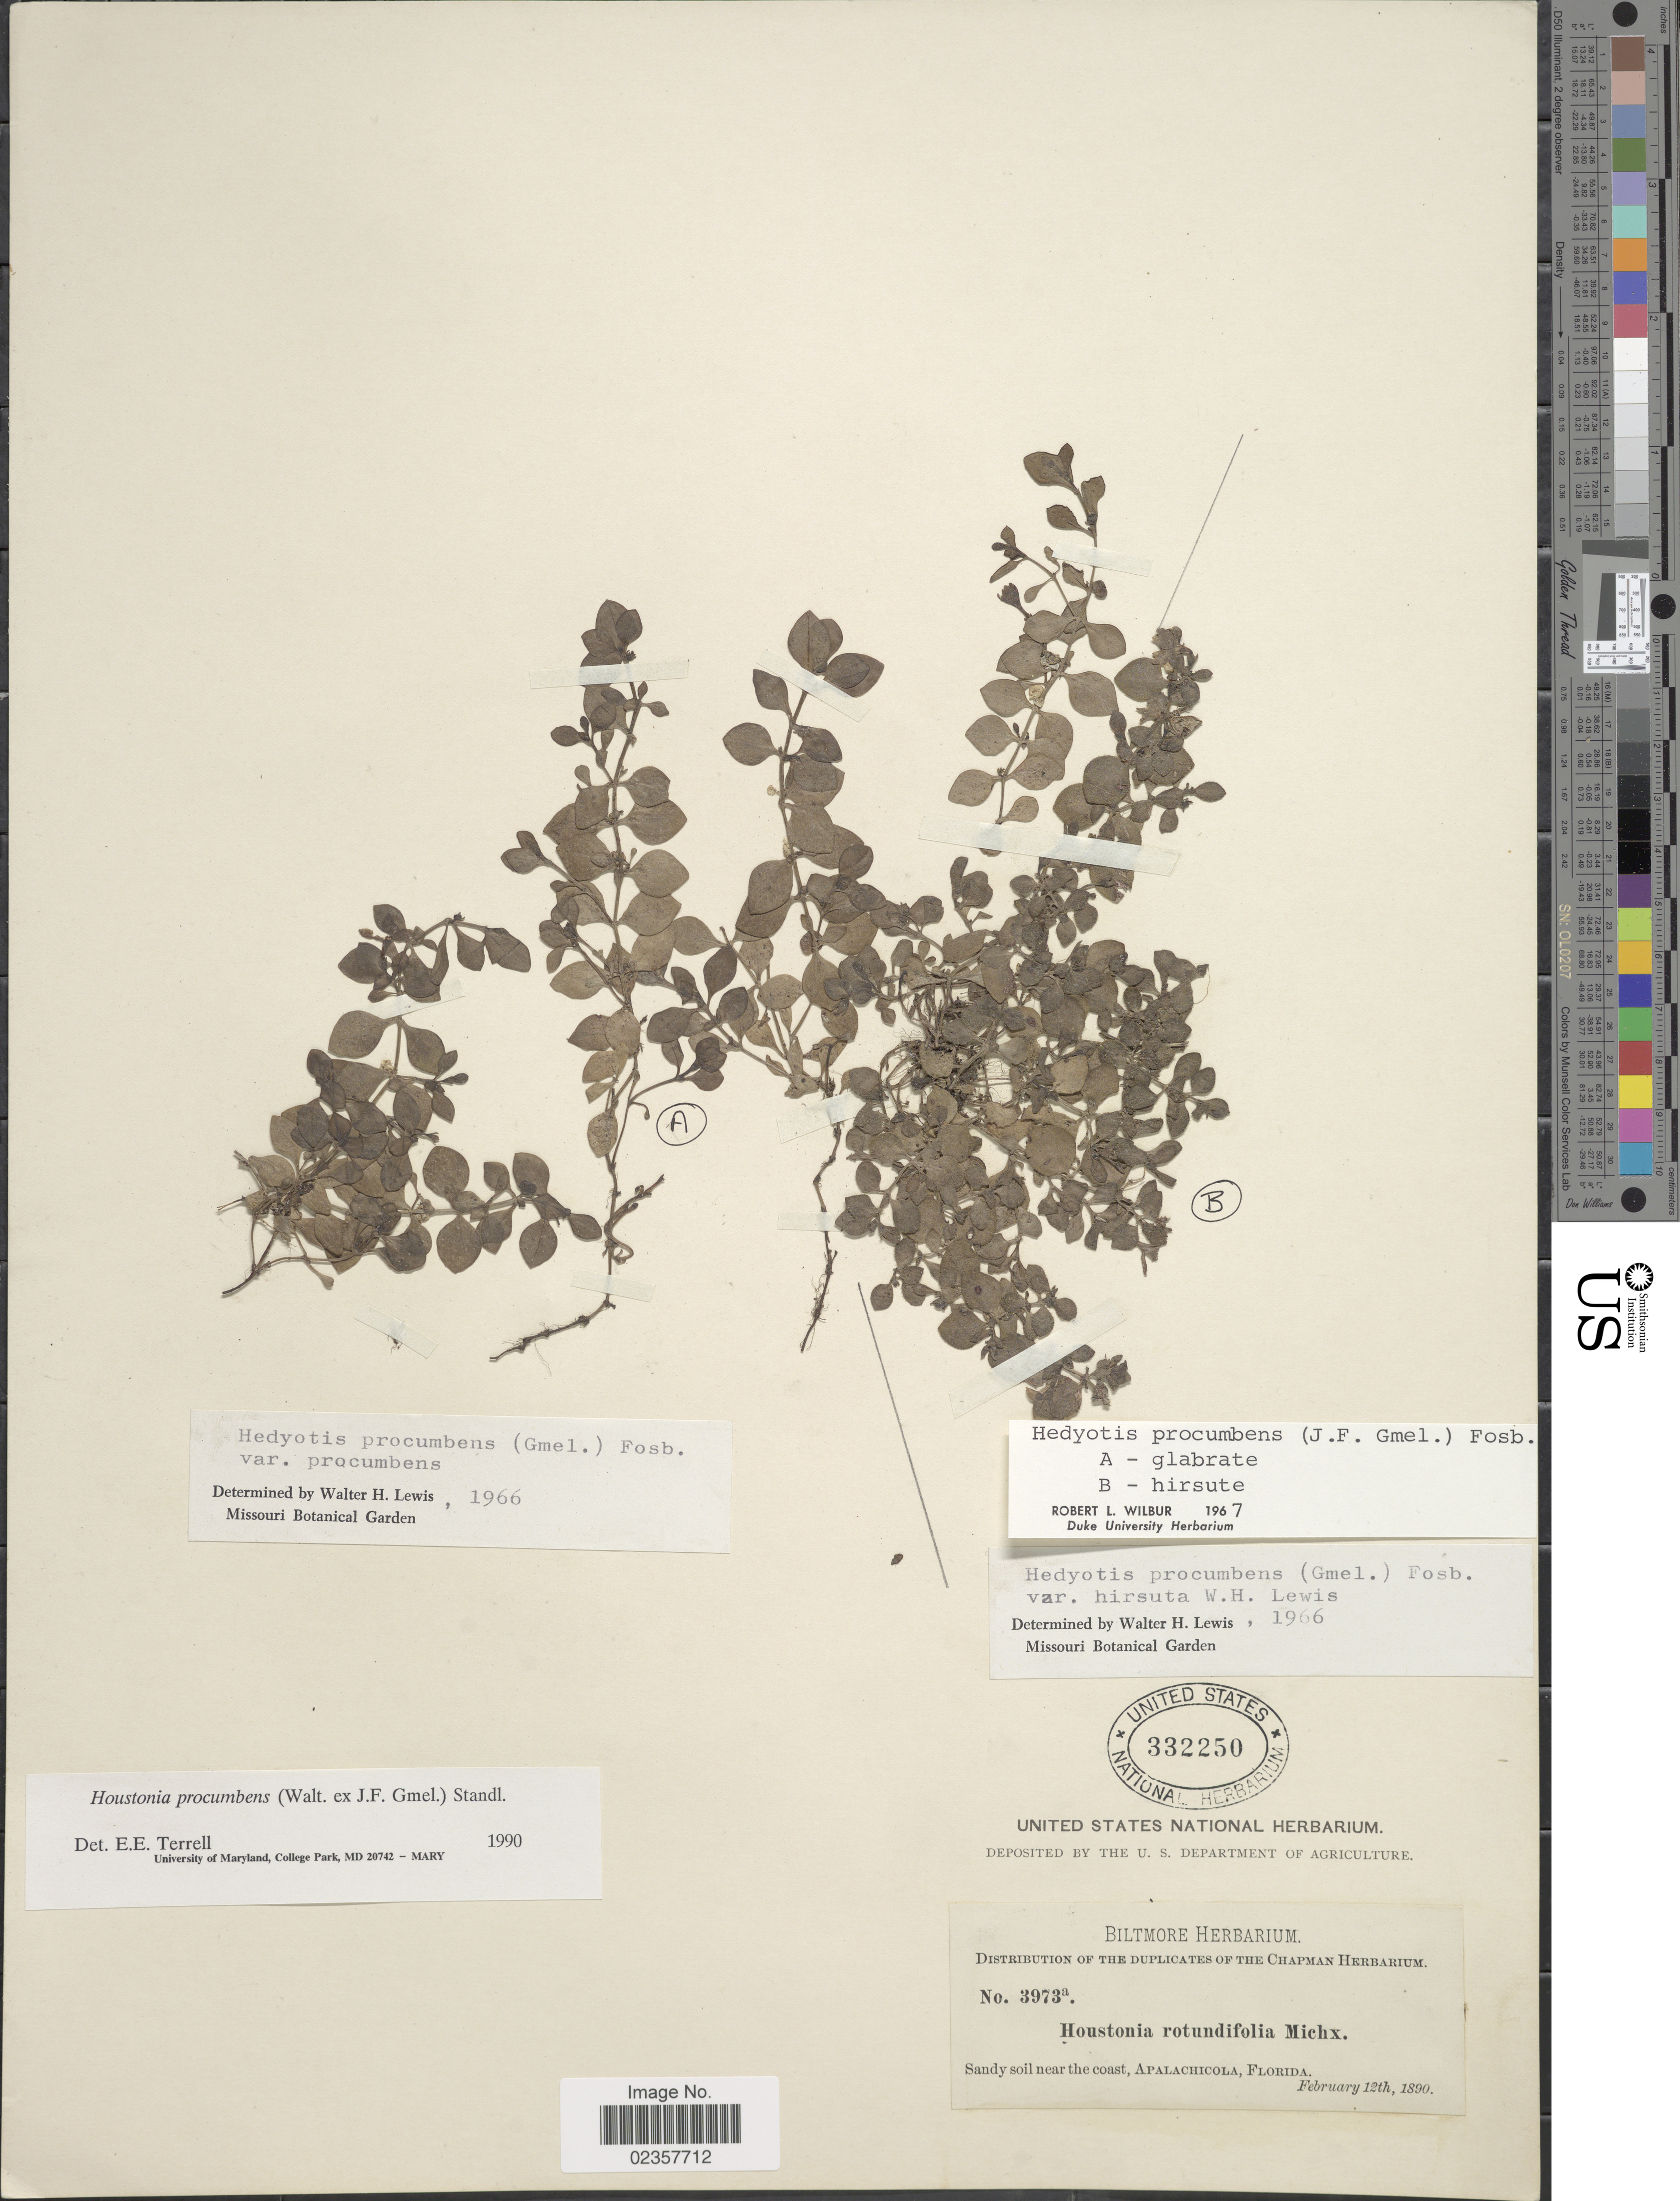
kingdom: Plantae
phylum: Tracheophyta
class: Magnoliopsida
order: Gentianales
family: Rubiaceae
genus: Houstonia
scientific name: Houstonia procumbens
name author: (Walter ex J.F. Gmel.) Standl.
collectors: ex herb. Biltmore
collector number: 3973a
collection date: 1890-02-12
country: United States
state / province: Florida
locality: Sandy soil near the coast, Apalachicola, Florida.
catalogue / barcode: US 332250